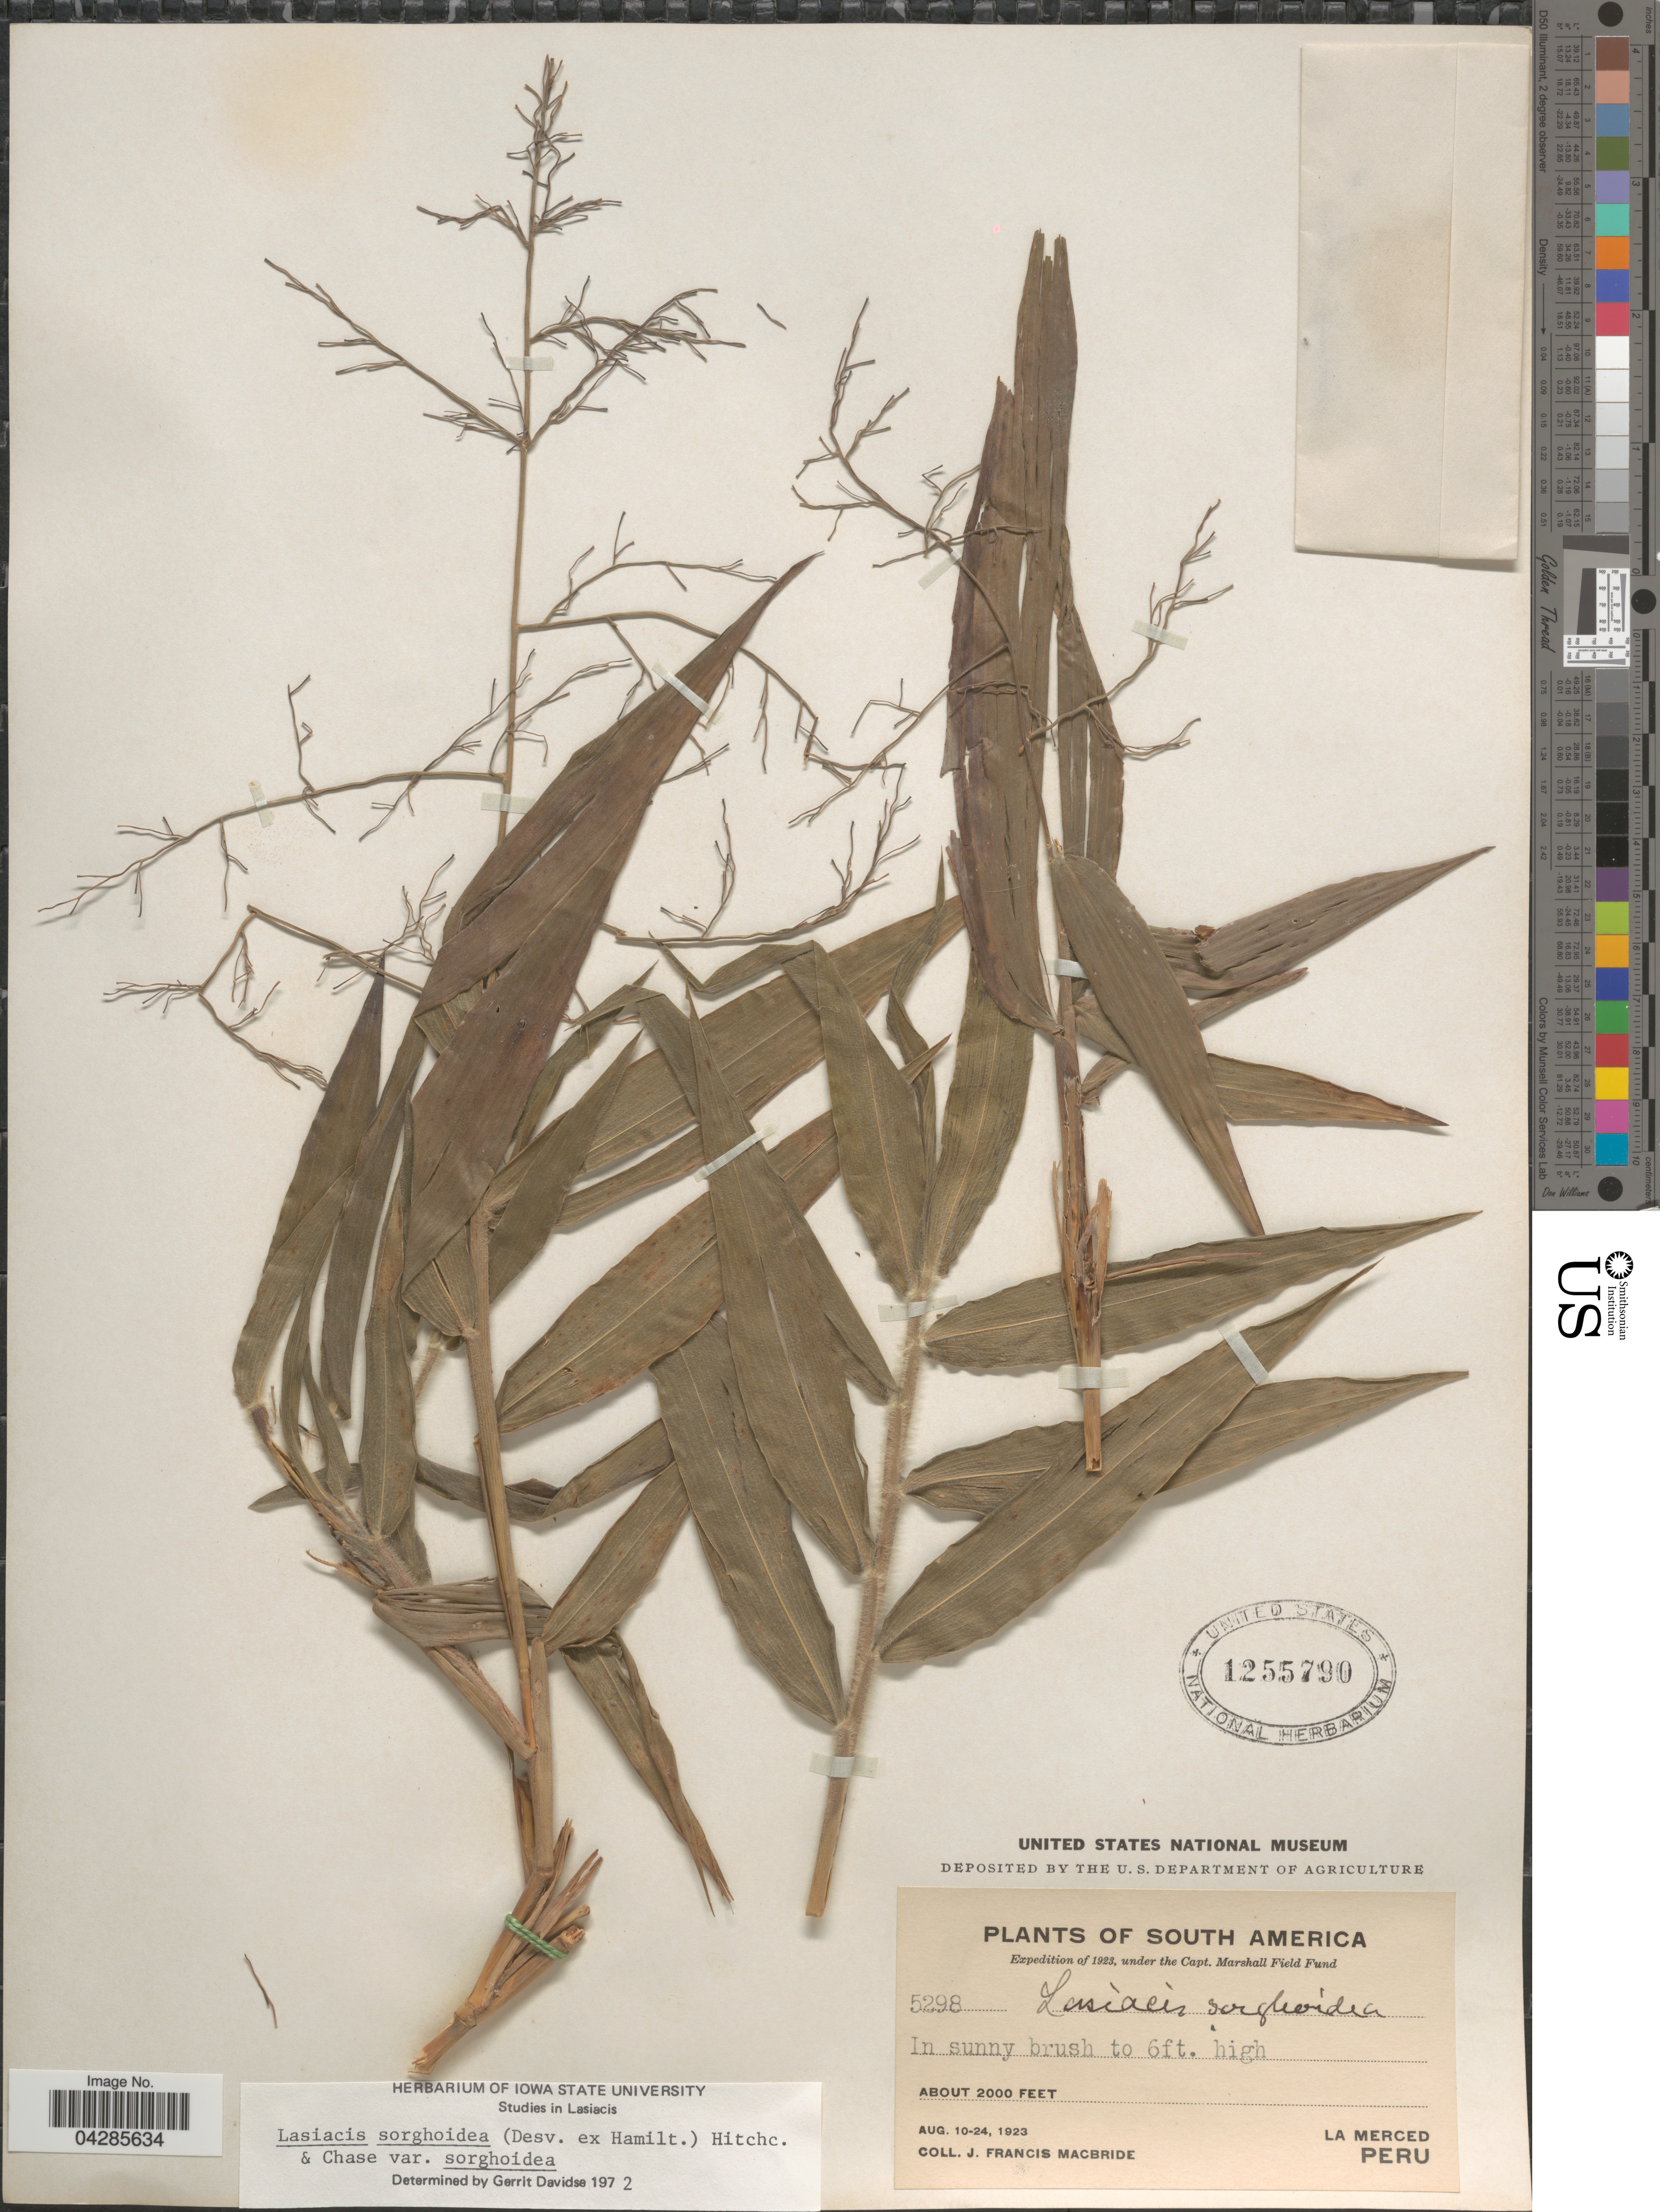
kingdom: Plantae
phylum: Tracheophyta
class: Liliopsida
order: Poales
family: Poaceae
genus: Lasiacis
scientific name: Lasiacis sorghoidea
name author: (Desv. ex Ham.) Hitchc. & Chase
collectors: J. F. Macbride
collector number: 5298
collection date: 1923-08-10/1923-08-24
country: Peru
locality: Expedition of 1923. La Merced.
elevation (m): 610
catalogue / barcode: US 1255790